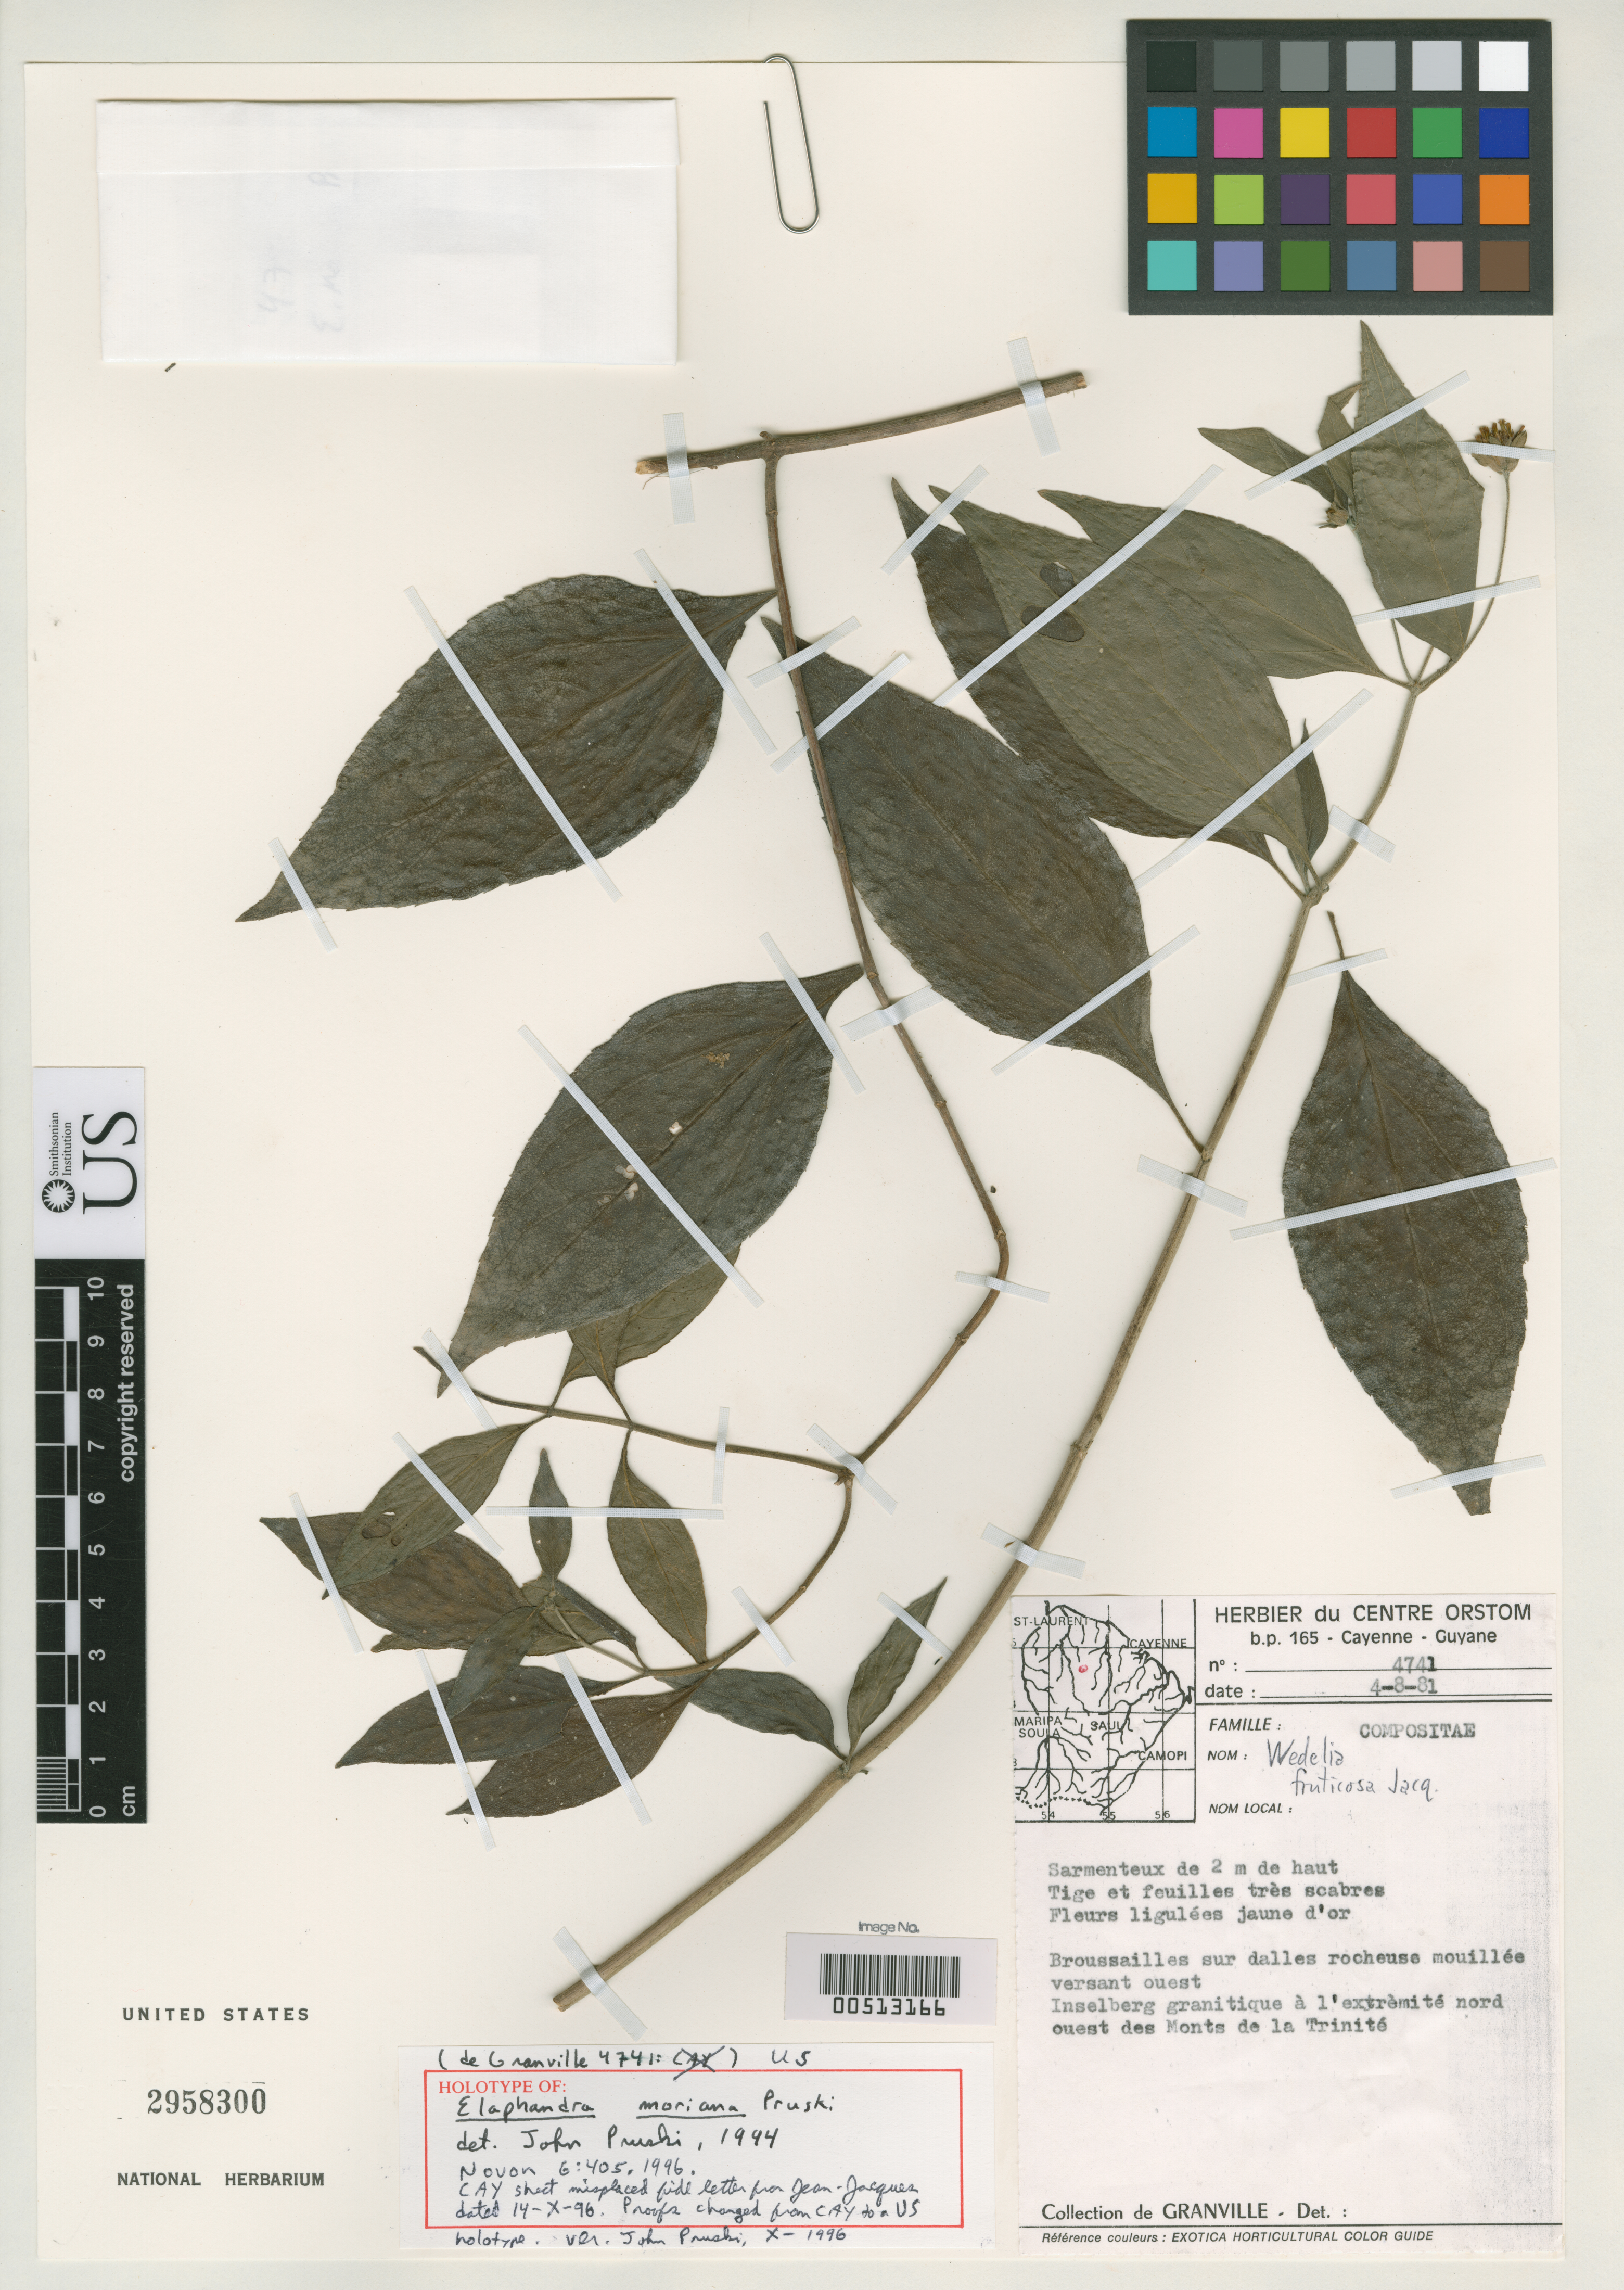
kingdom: Plantae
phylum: Tracheophyta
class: Magnoliopsida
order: Asterales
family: Asteraceae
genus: Elaphandra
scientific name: Elaphandra moriana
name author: Pruski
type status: Holotype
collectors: J.-J. de Granville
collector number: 4741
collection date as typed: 04 Aug 1981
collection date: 1981-08-04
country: French Guiana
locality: Inselberg Graitique a L'extremite nord ouest des Monts de La Trinidad.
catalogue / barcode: US 2958300